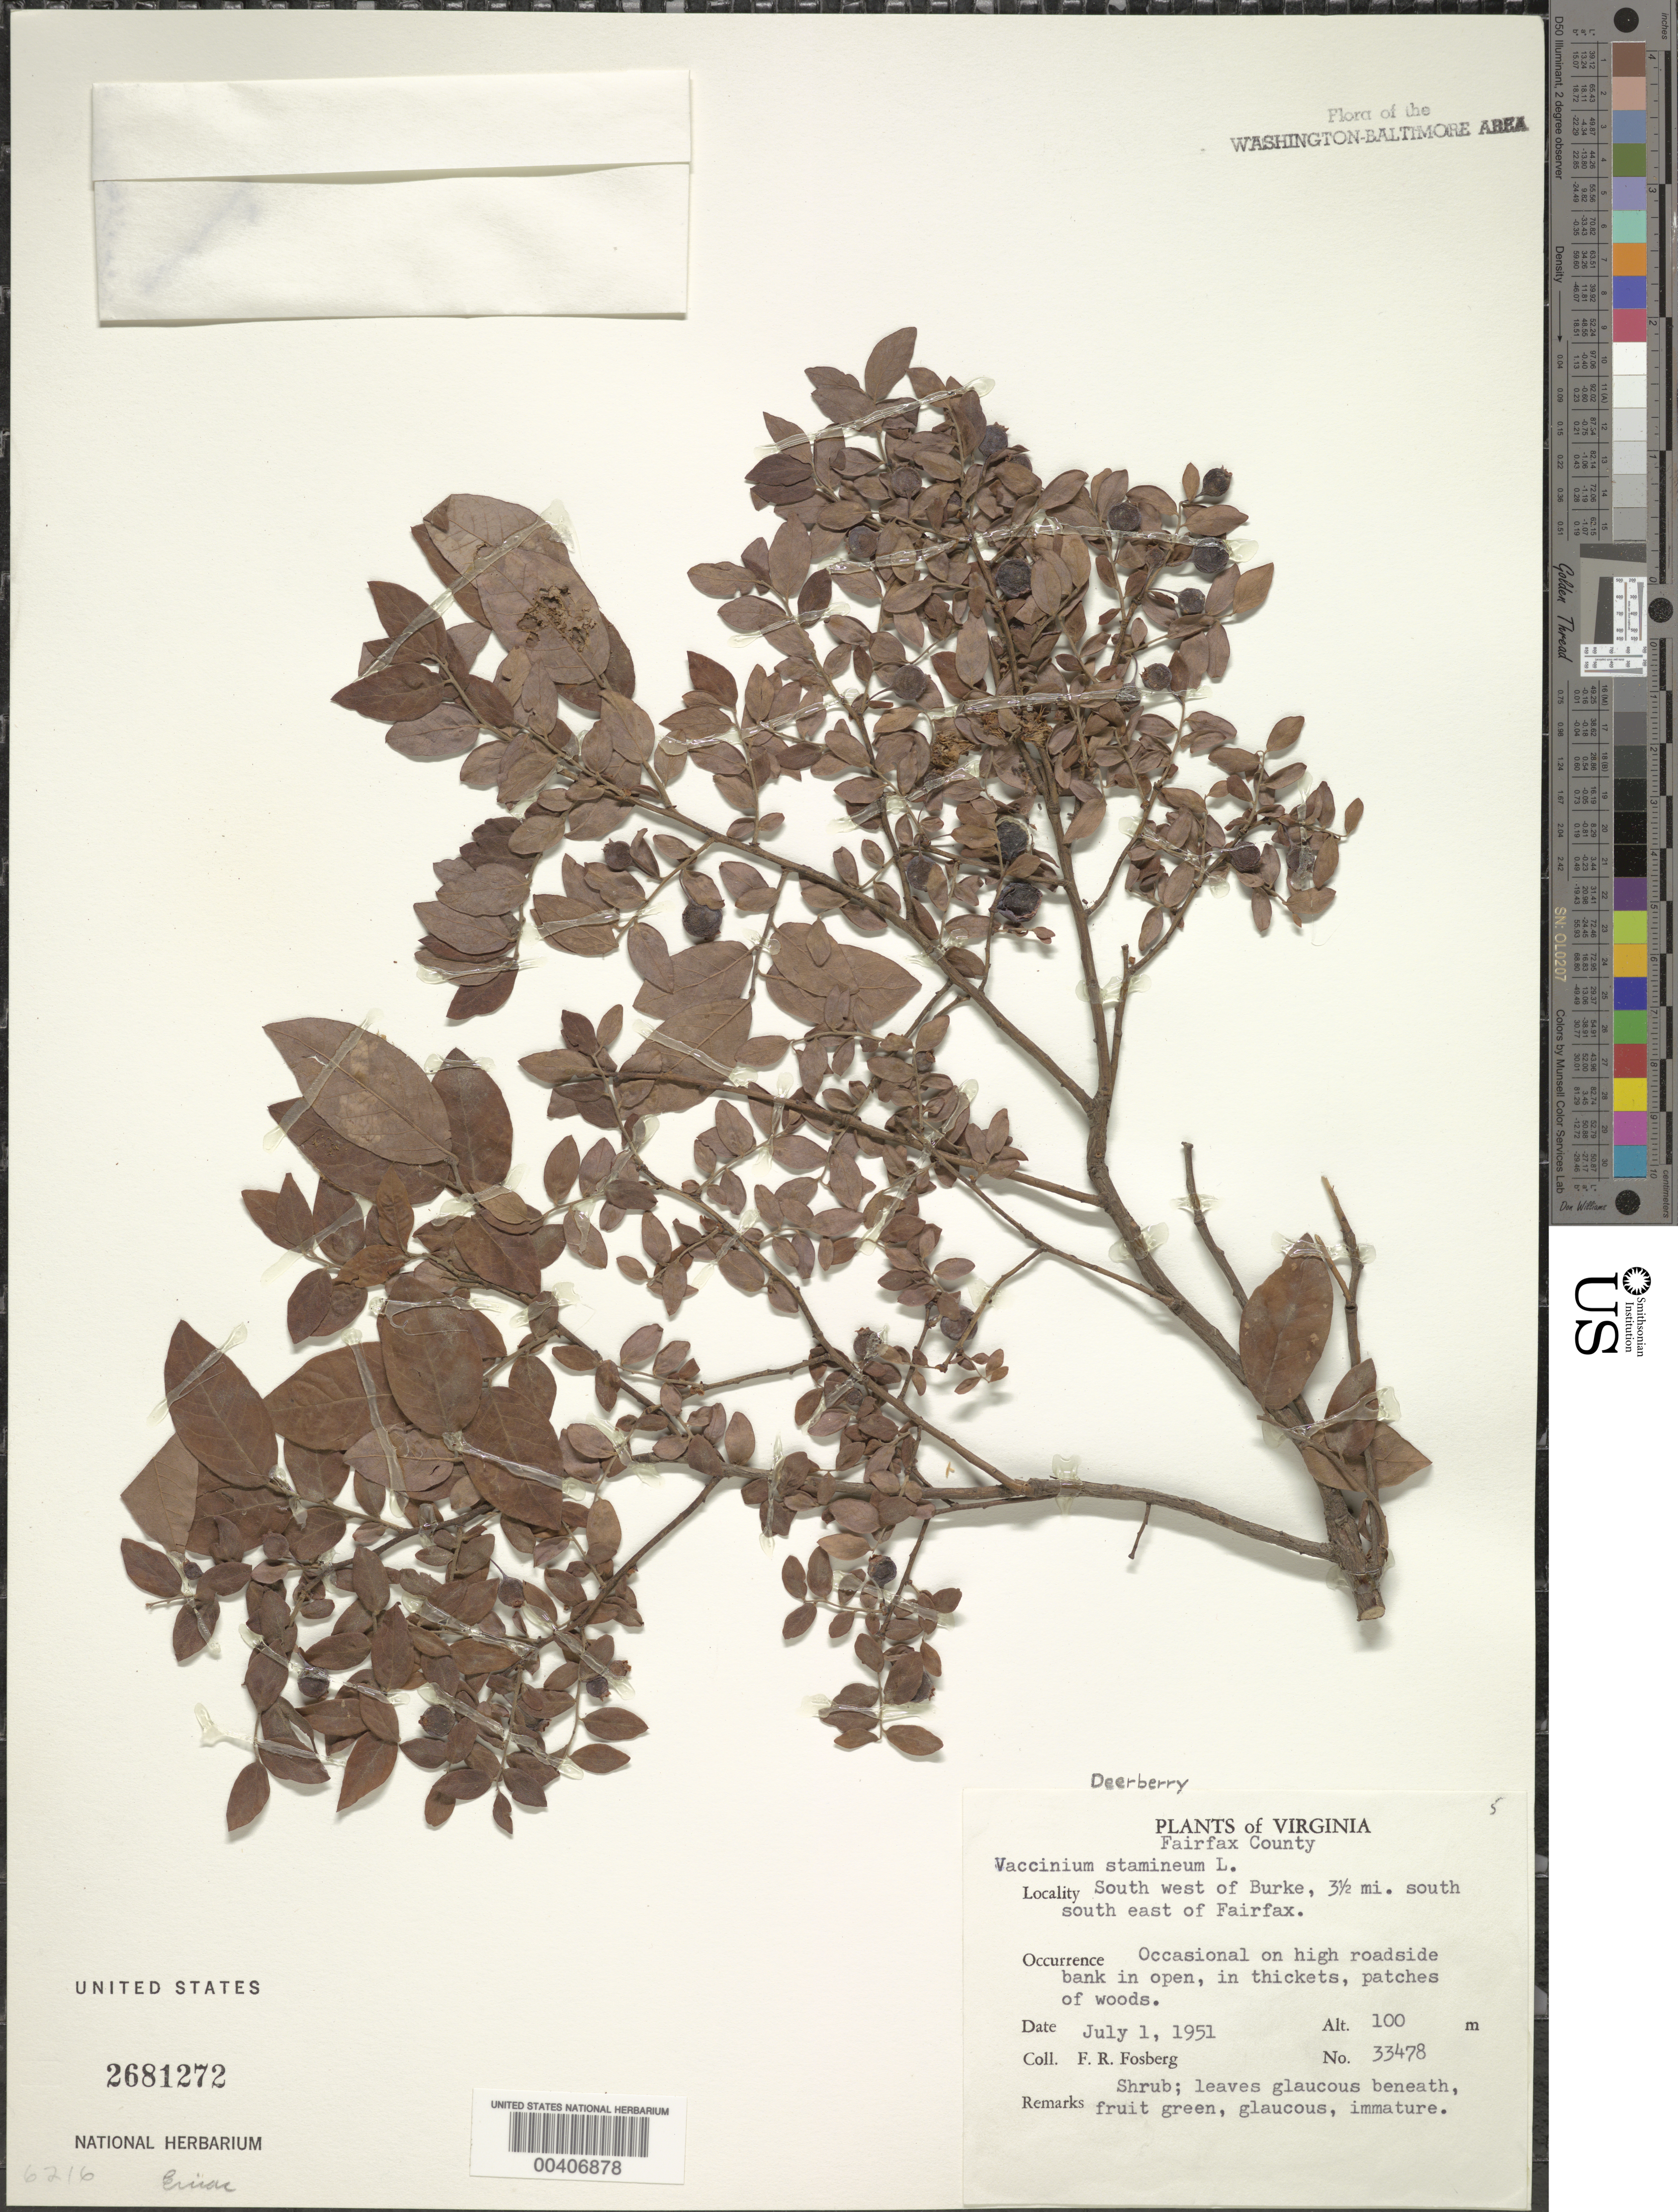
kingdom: Plantae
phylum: Tracheophyta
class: Magnoliopsida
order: Ericales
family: Ericaceae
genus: Vaccinium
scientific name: Vaccinium stamineum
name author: L.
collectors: F. R. Fosberg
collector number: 33478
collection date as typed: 01 Jul 1951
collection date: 1951-07-01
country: United States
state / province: Virginia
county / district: Fairfax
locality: Southwest of Burke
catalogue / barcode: US 2681272